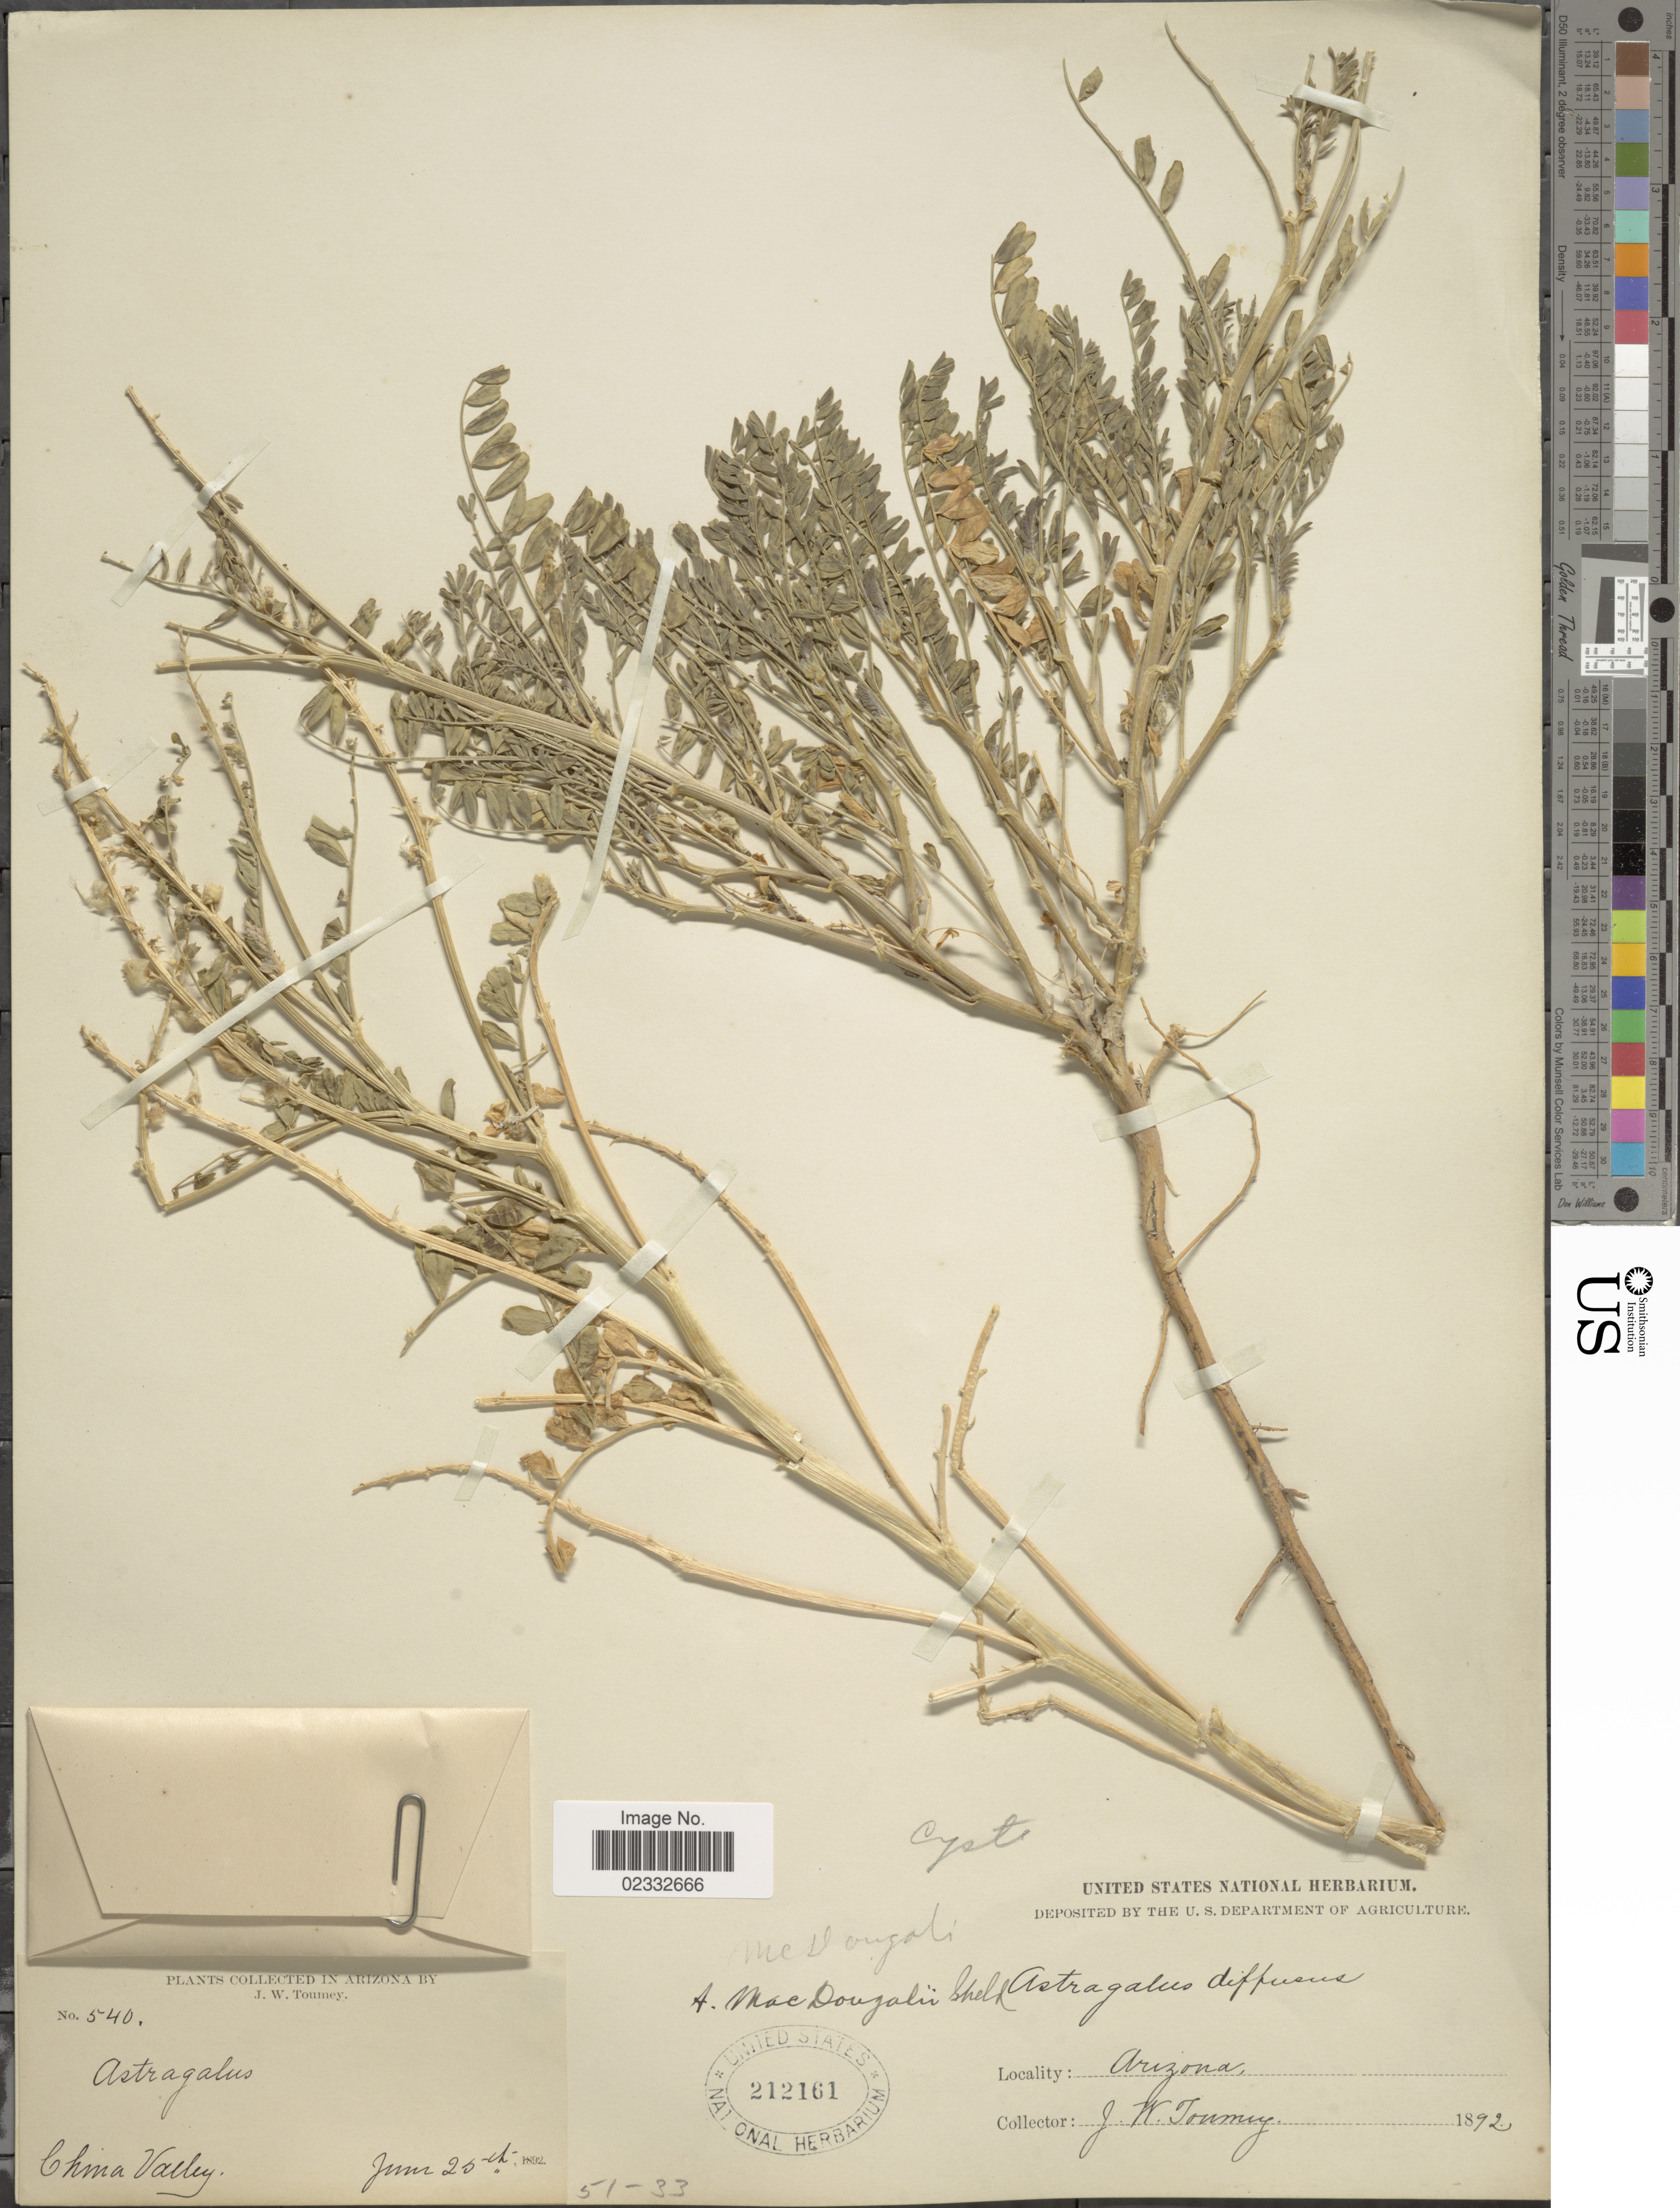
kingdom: Plantae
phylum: Tracheophyta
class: Magnoliopsida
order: Fabales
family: Fabaceae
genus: Astragalus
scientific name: Astragalus macdougalii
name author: E. Sheld.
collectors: J. W. Toumey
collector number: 540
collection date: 1892-06-25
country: United States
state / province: Arizona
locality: Chino Valley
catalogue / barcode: US 212161